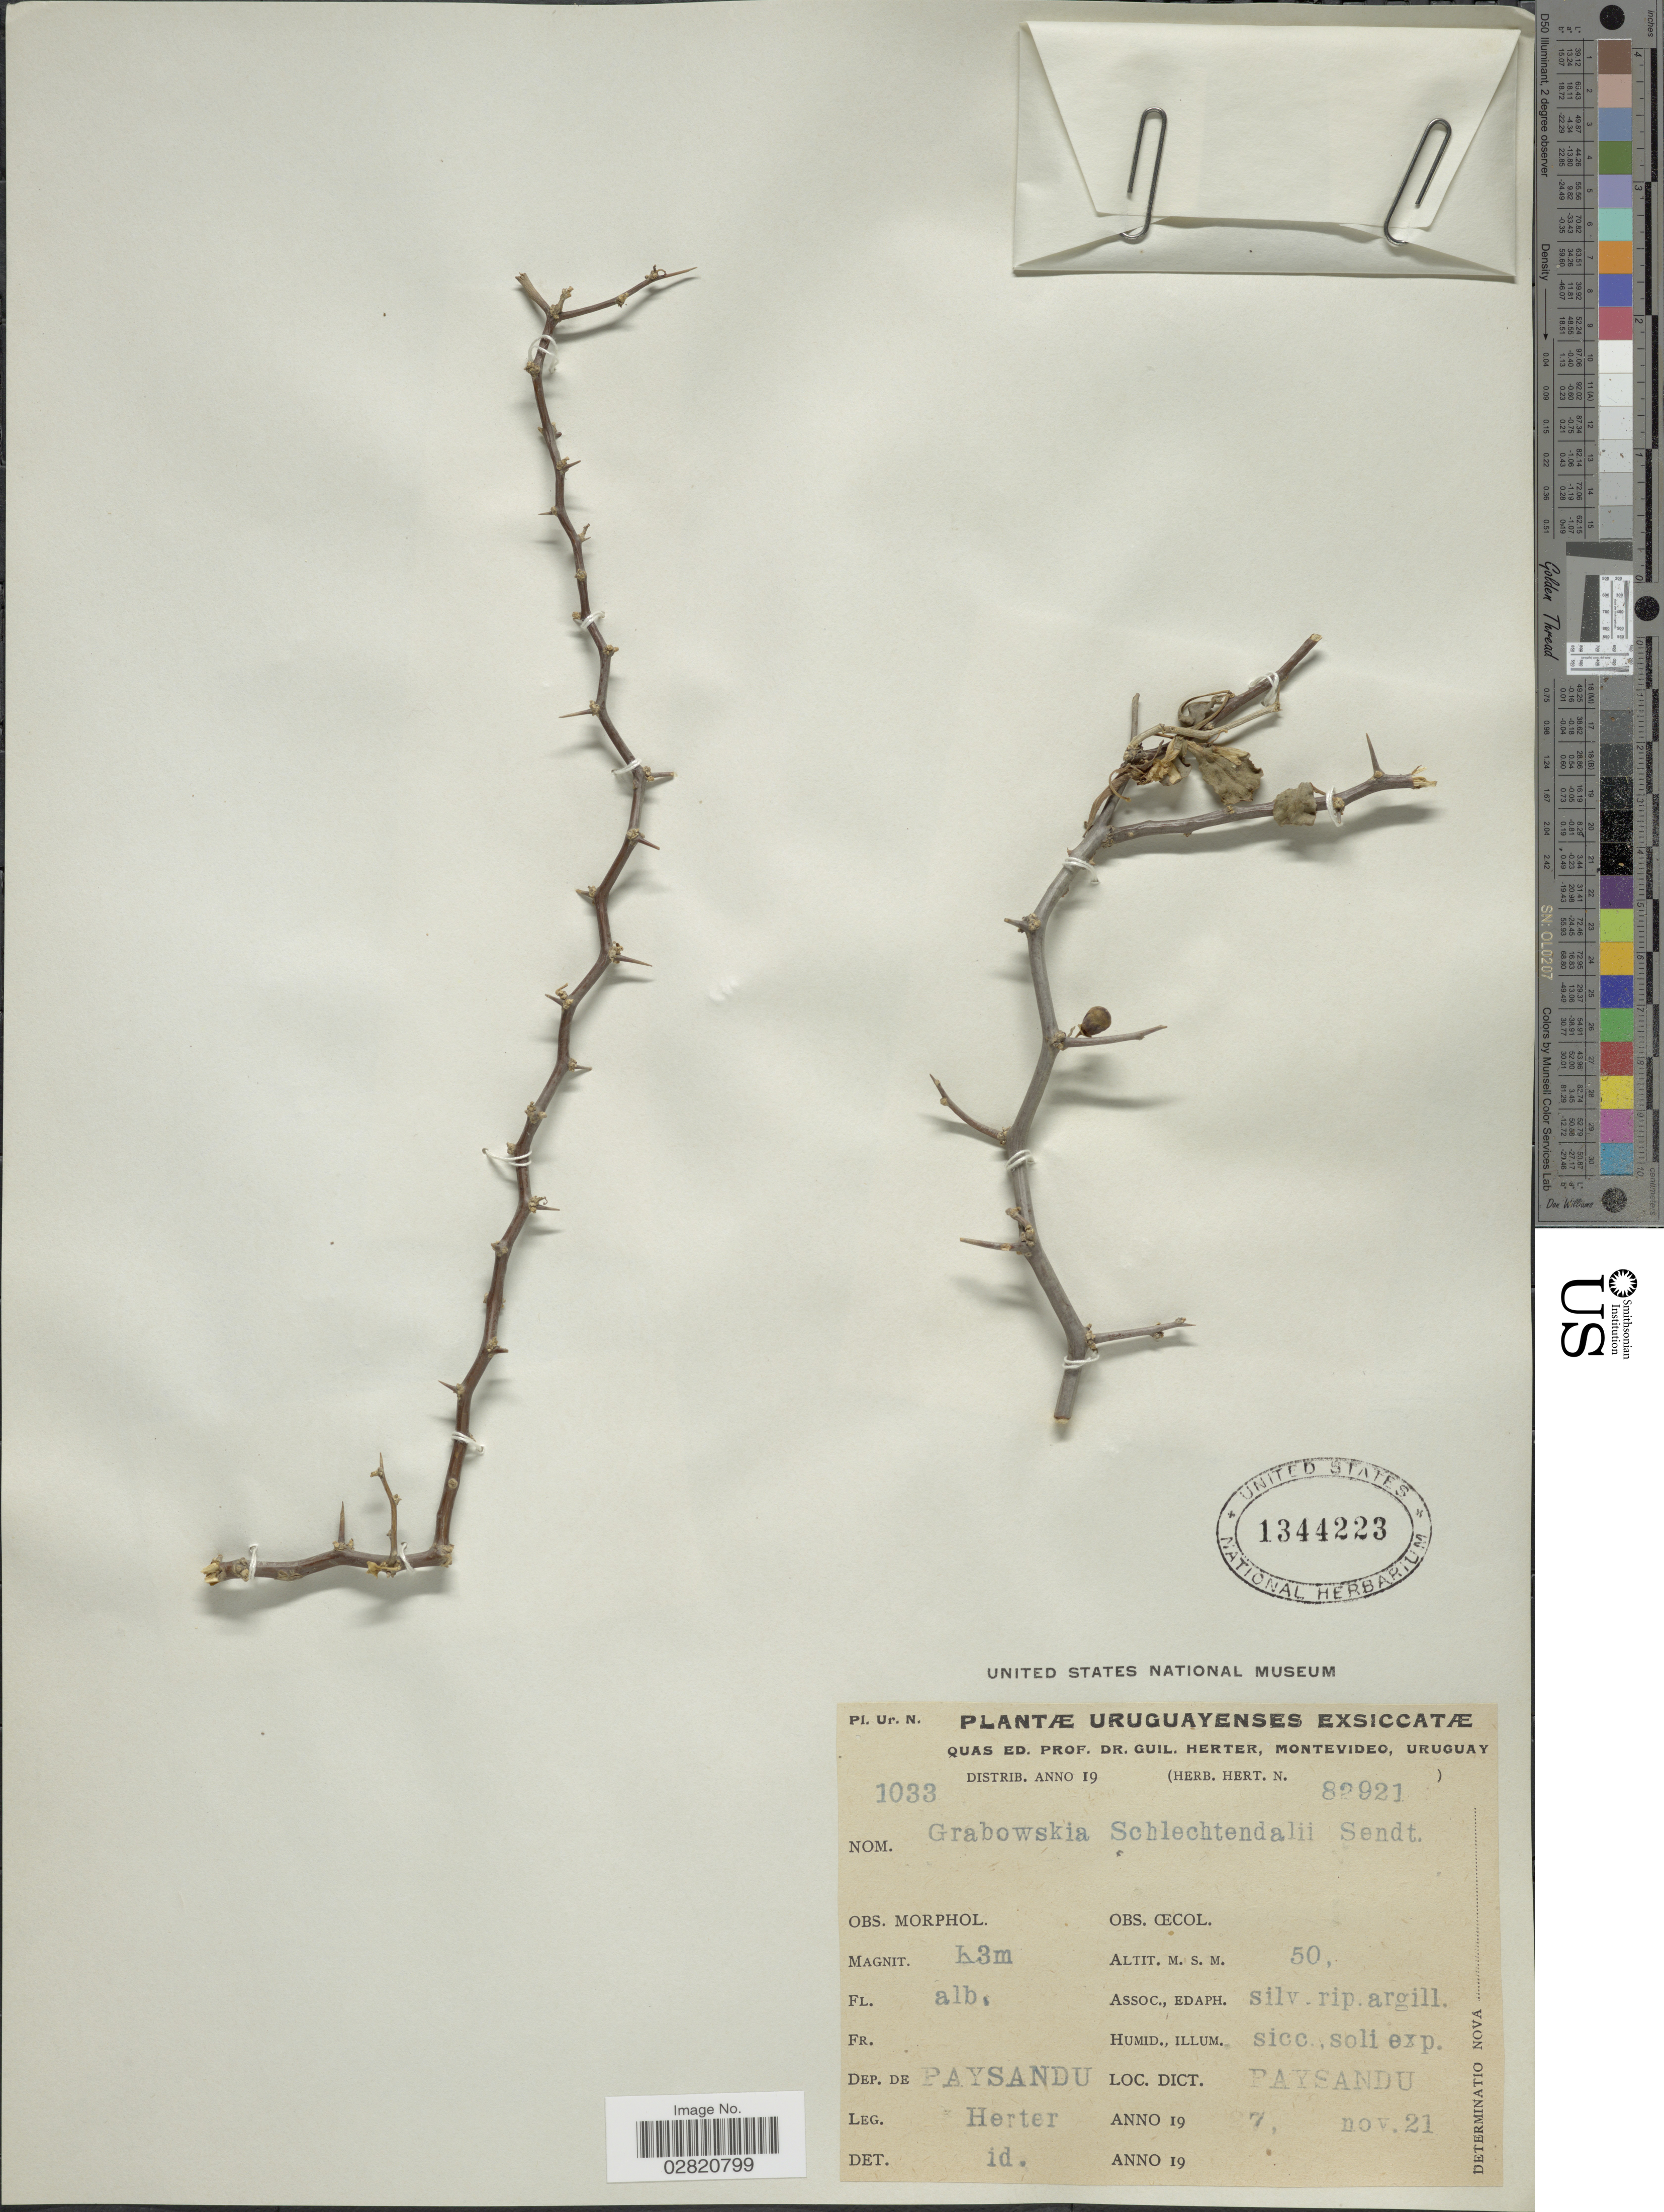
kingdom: Plantae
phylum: Tracheophyta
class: Magnoliopsida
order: Solanales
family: Solanaceae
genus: Grabowskia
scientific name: Grabowskia duplicata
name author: Arn.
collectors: Herter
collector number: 1033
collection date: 1921-11-07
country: Uruguay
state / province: Paysandu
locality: Dep. de Paysandu. Paysandu.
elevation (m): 50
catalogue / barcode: US 1344223